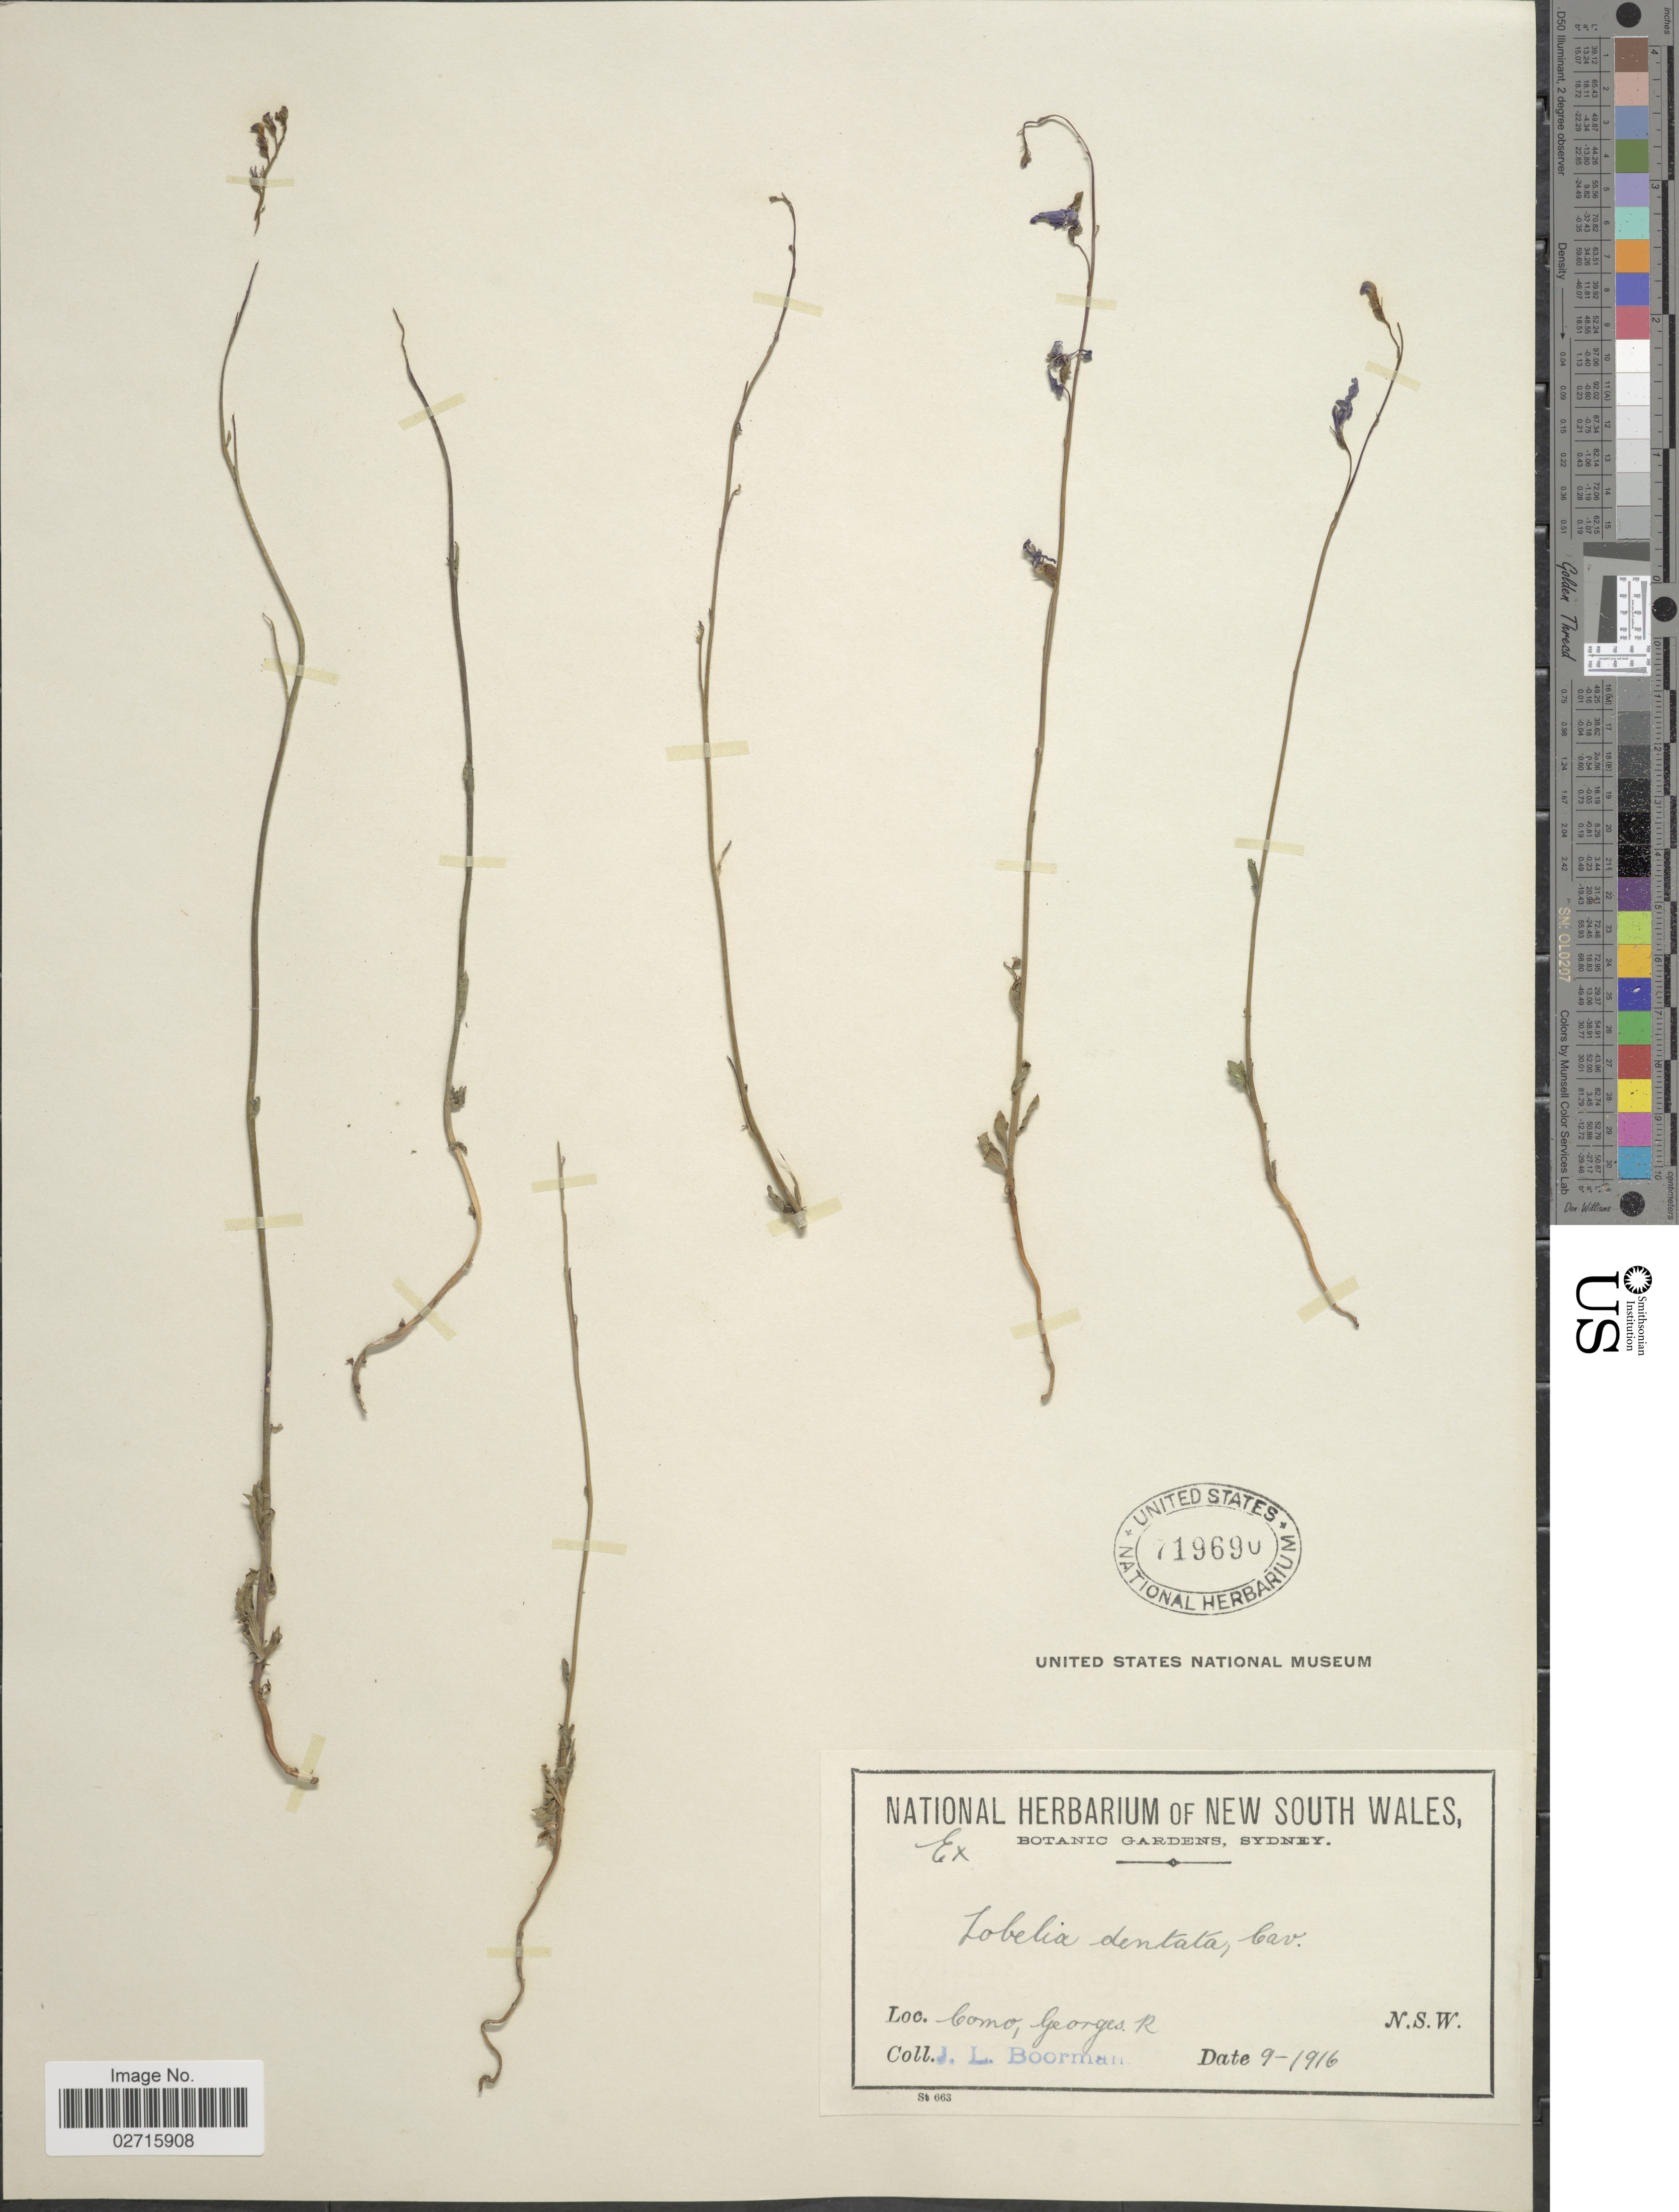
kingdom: Plantae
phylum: Tracheophyta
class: Magnoliopsida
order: Asterales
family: Campanulaceae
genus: Lobelia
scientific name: Lobelia dentata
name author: Cav.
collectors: J. Boorman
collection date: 1916-09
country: Australia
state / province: New South Wales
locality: Como, Georges R.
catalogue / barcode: US 719690